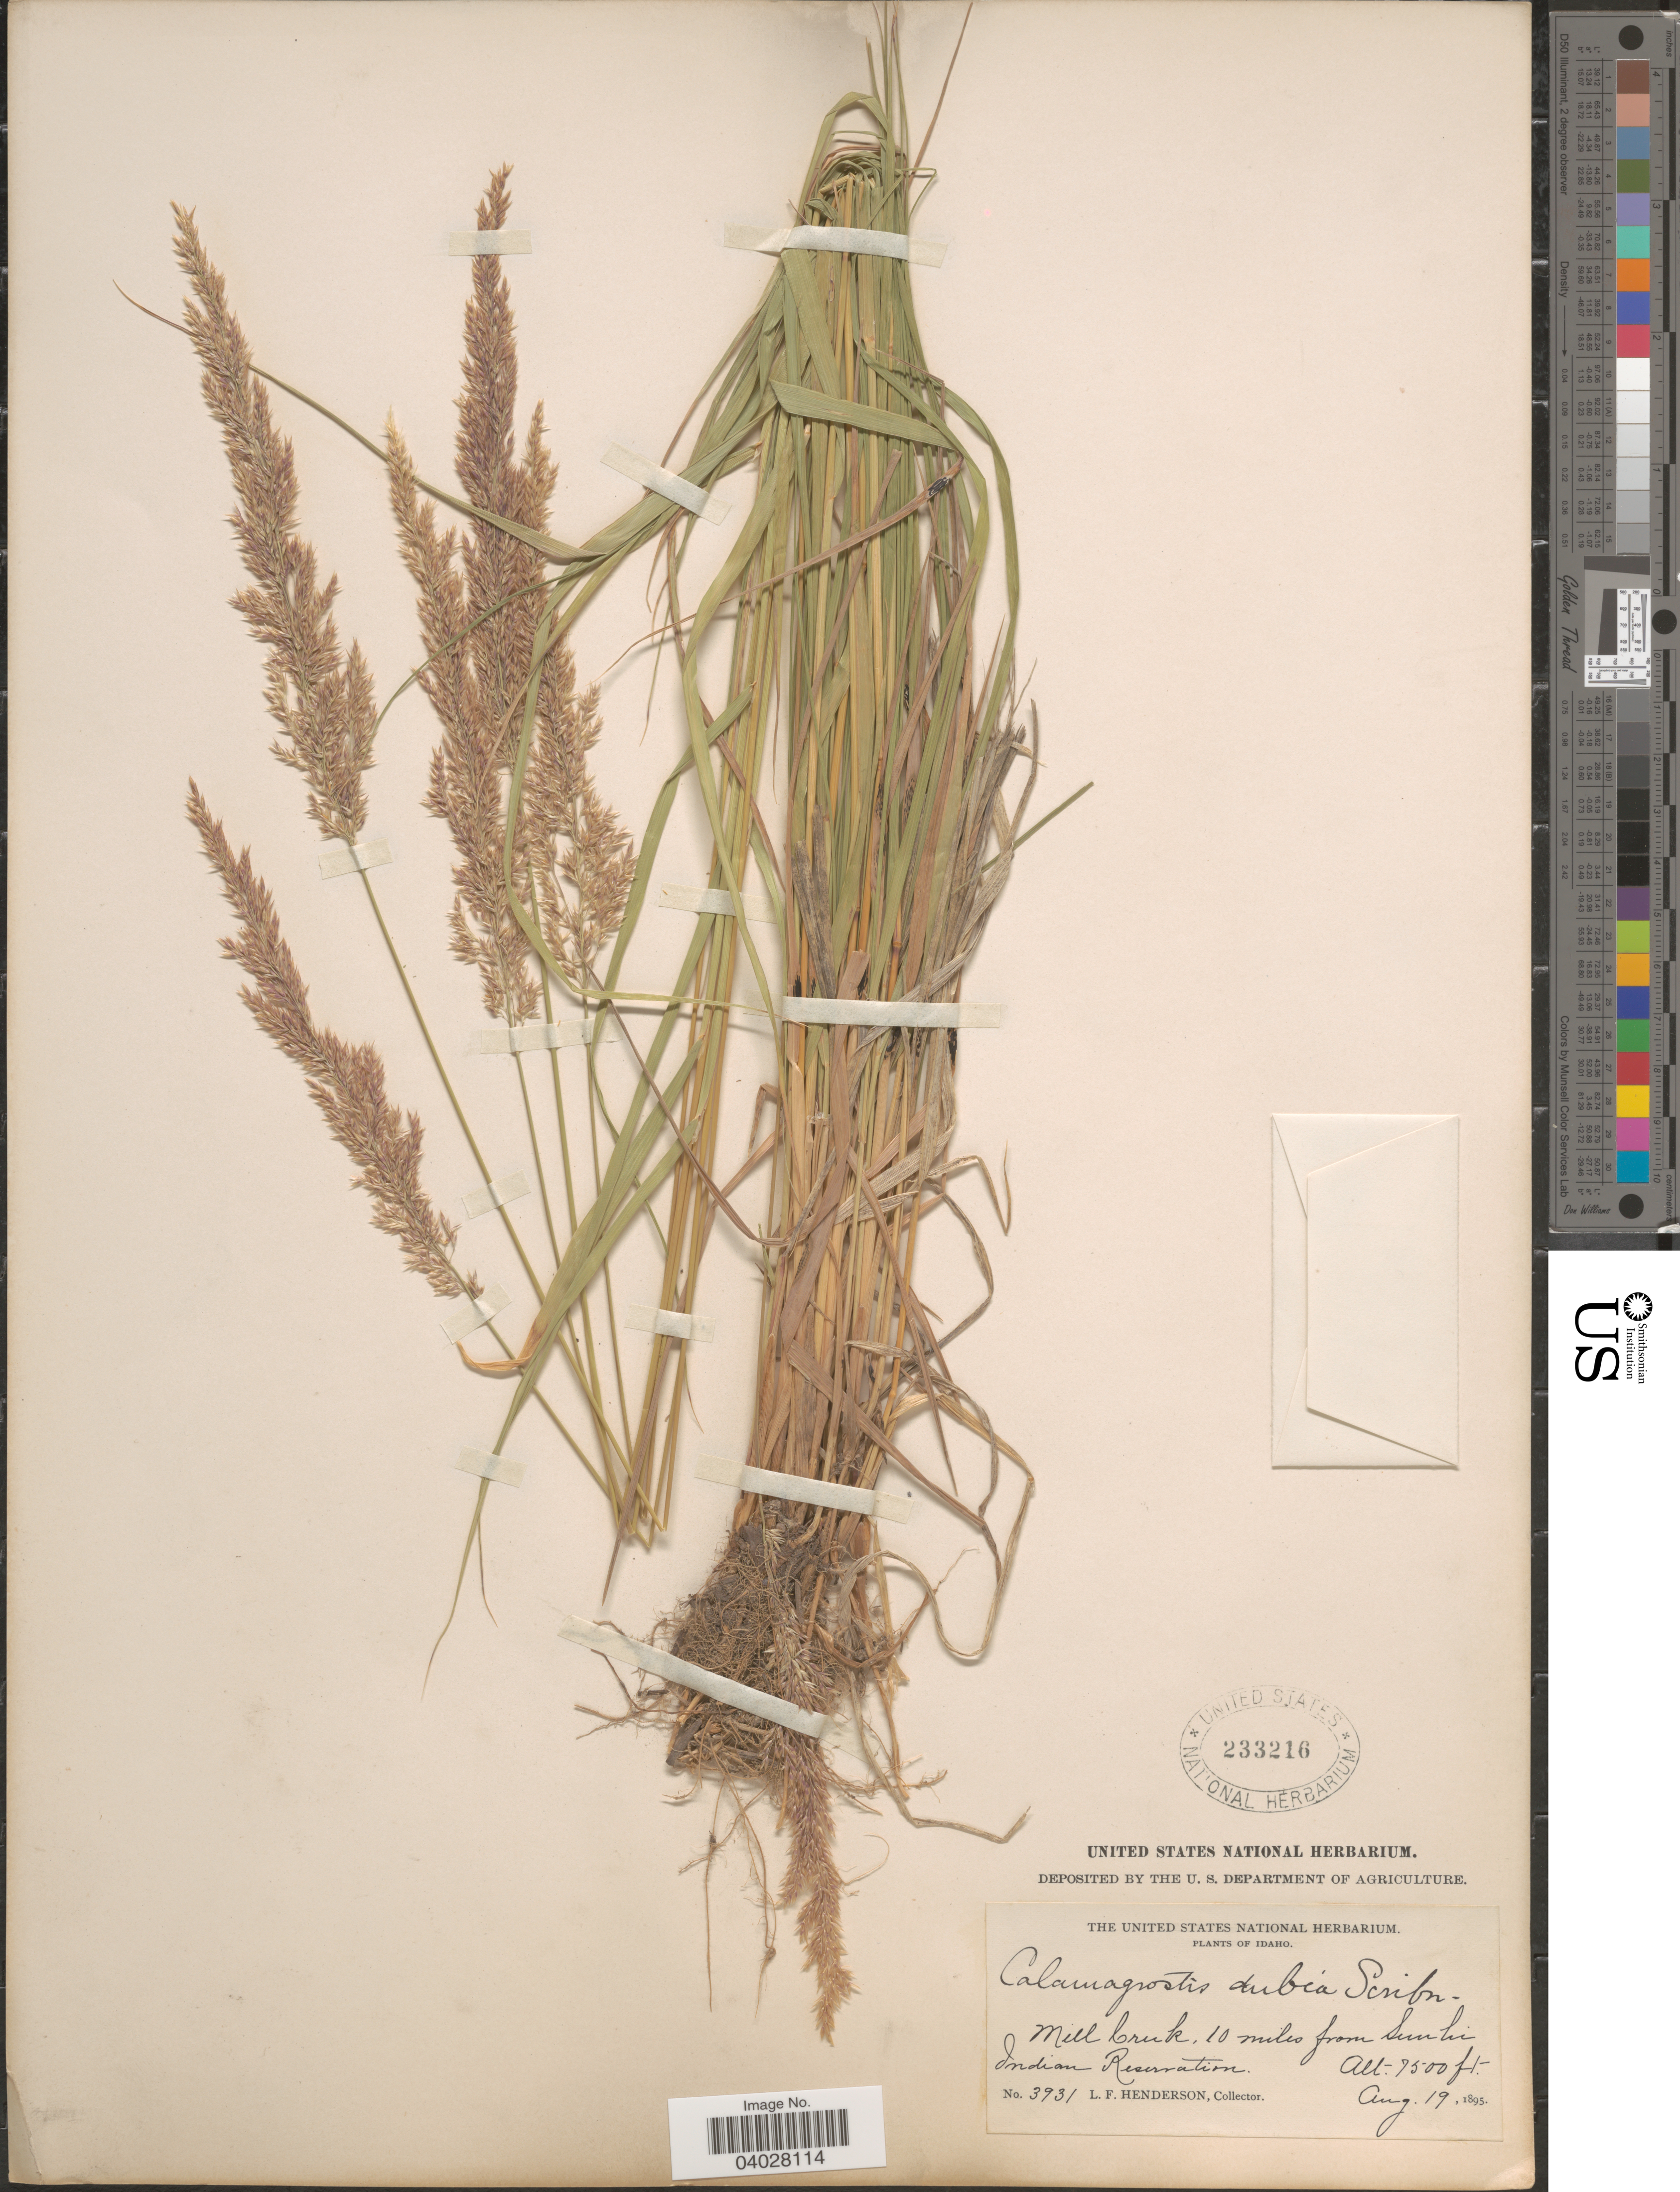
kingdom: Plantae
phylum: Tracheophyta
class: Liliopsida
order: Poales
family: Poaceae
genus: Calamagrostis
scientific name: Calamagrostis canadensis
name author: (Michx.) P. Beauv.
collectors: L. Henderson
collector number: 3931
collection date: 1895-08-19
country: United States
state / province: Idaho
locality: Mill Creek, 10 miles from Lemhi Indian Reservation.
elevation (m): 2286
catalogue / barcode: US 233216